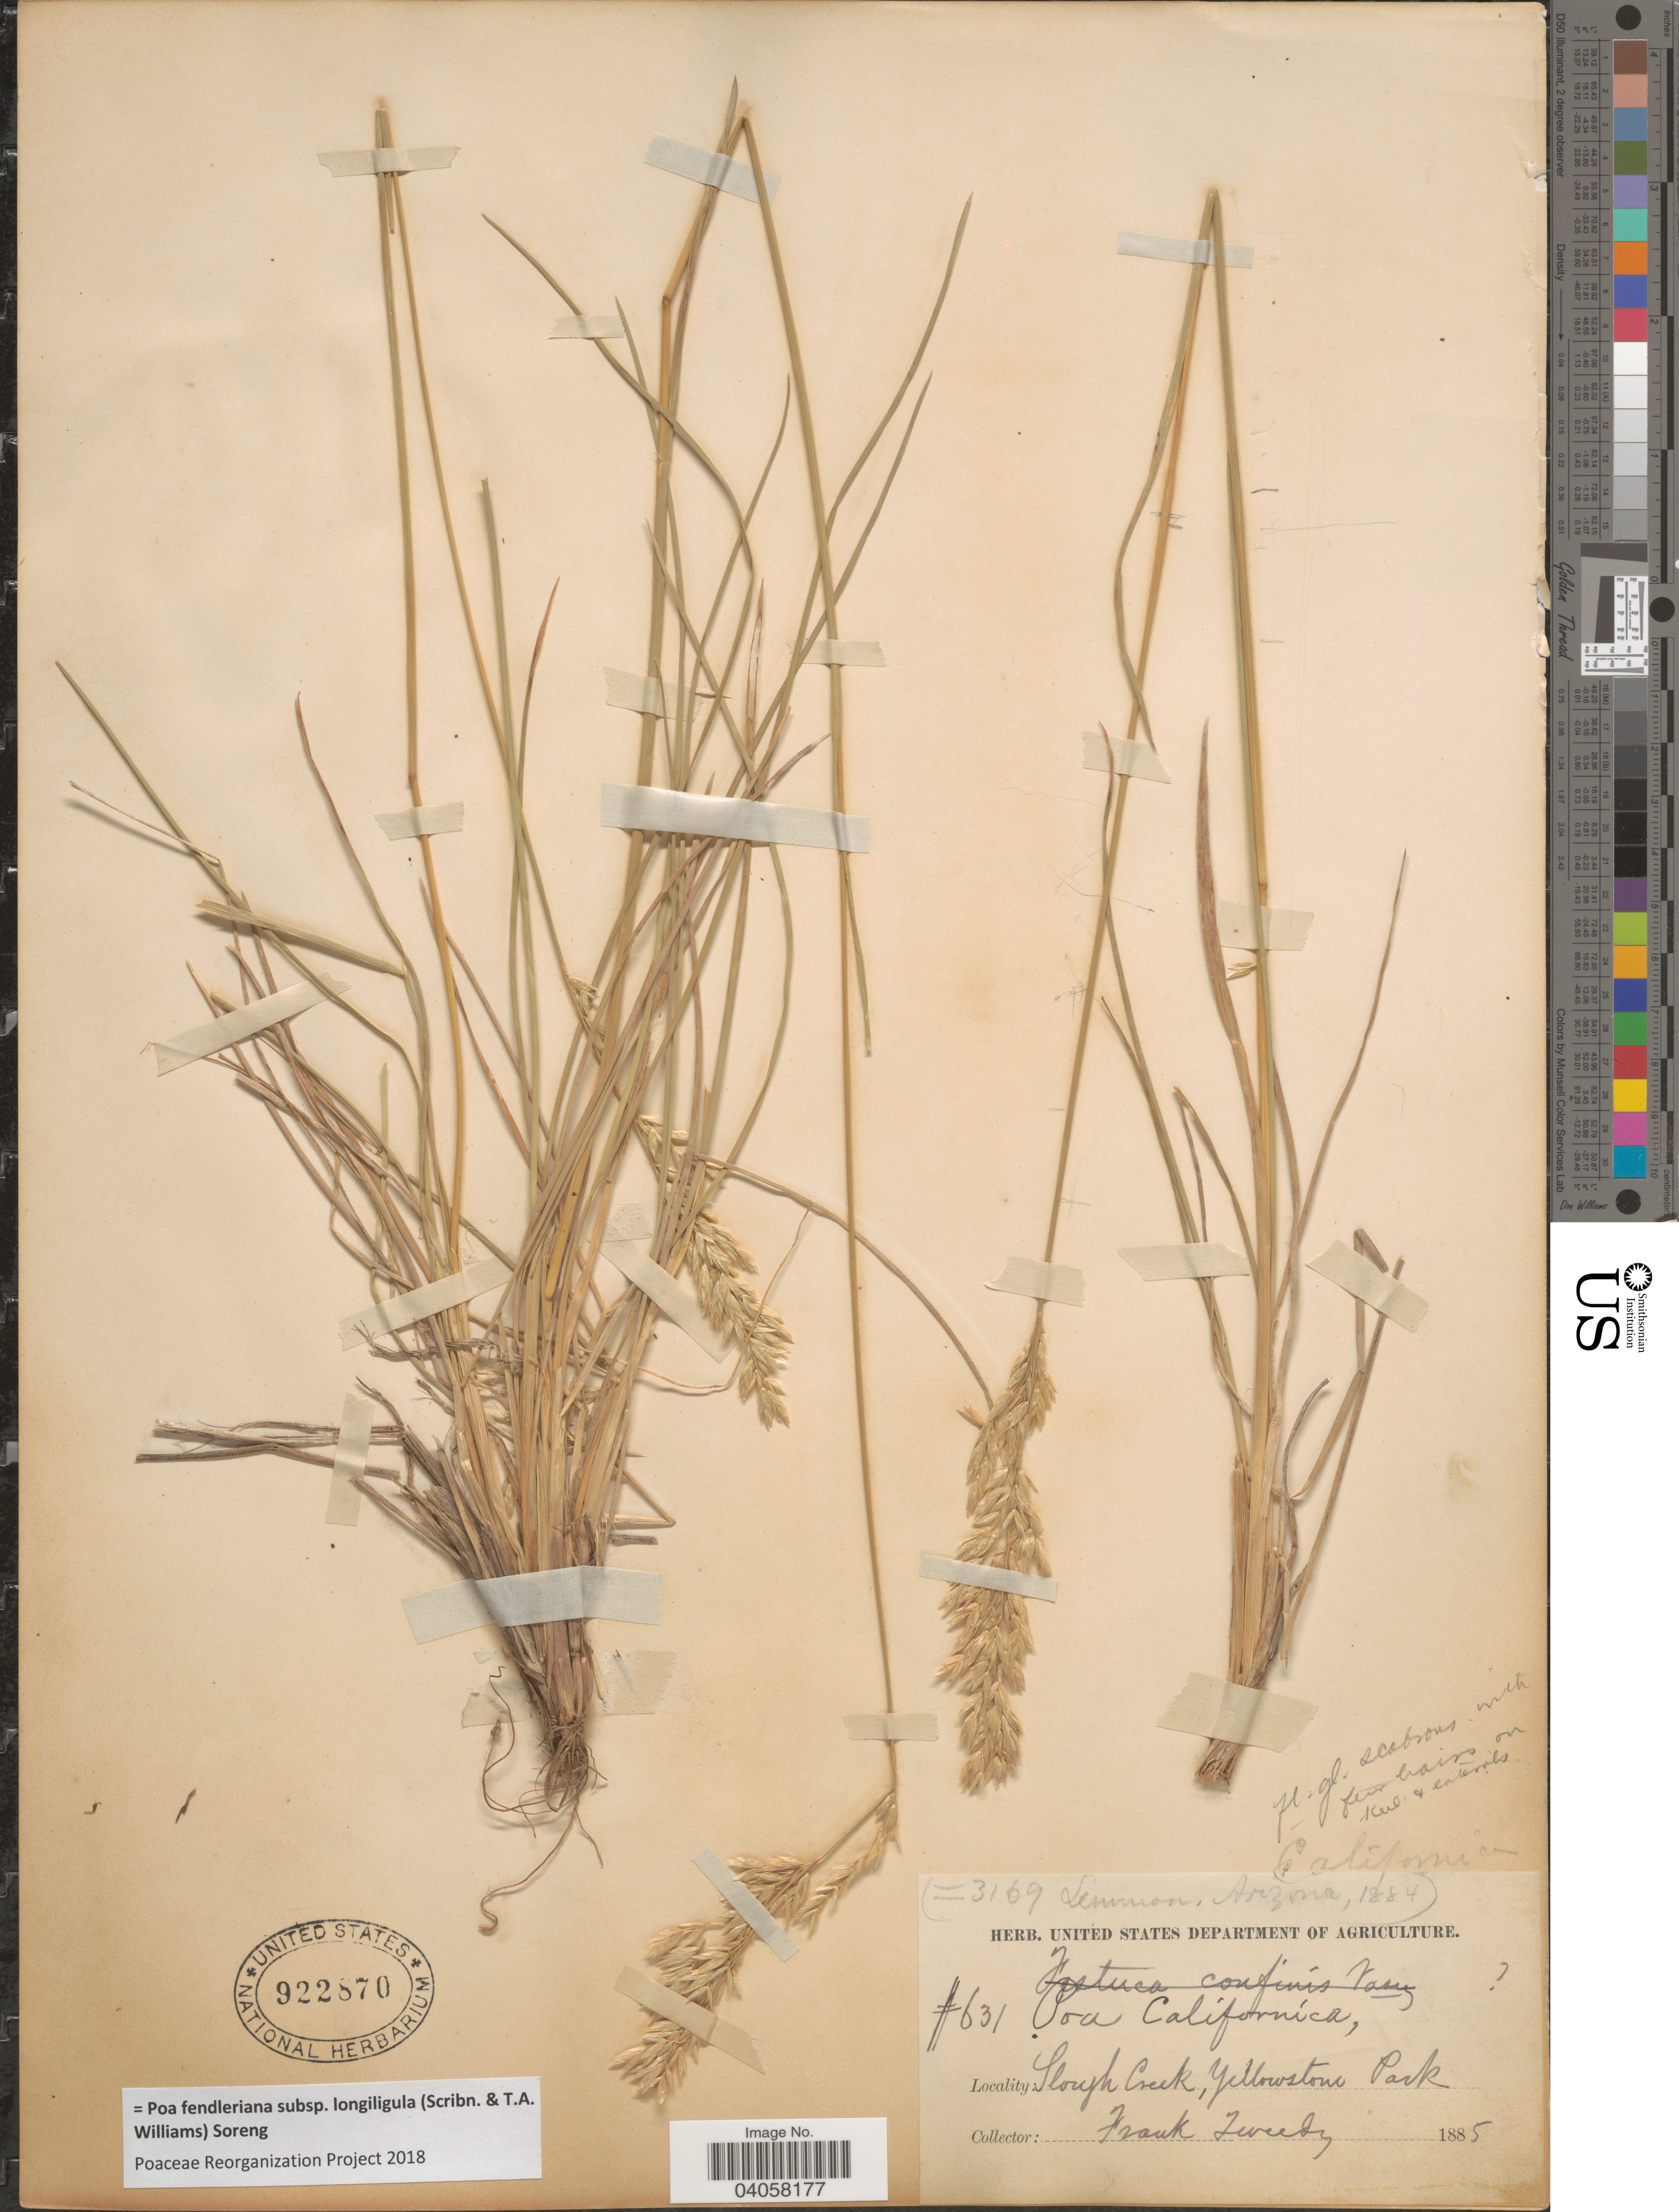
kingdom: Plantae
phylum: Tracheophyta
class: Liliopsida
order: Poales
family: Poaceae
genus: Poa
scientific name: Poa fendleriana subsp. longiligula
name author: (Scribn. & T.A. Williams) Soreng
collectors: F. Tweedy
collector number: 631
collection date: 1885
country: United States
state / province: Wyoming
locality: Slough Creek, Yellowstone Park.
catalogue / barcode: US 922870